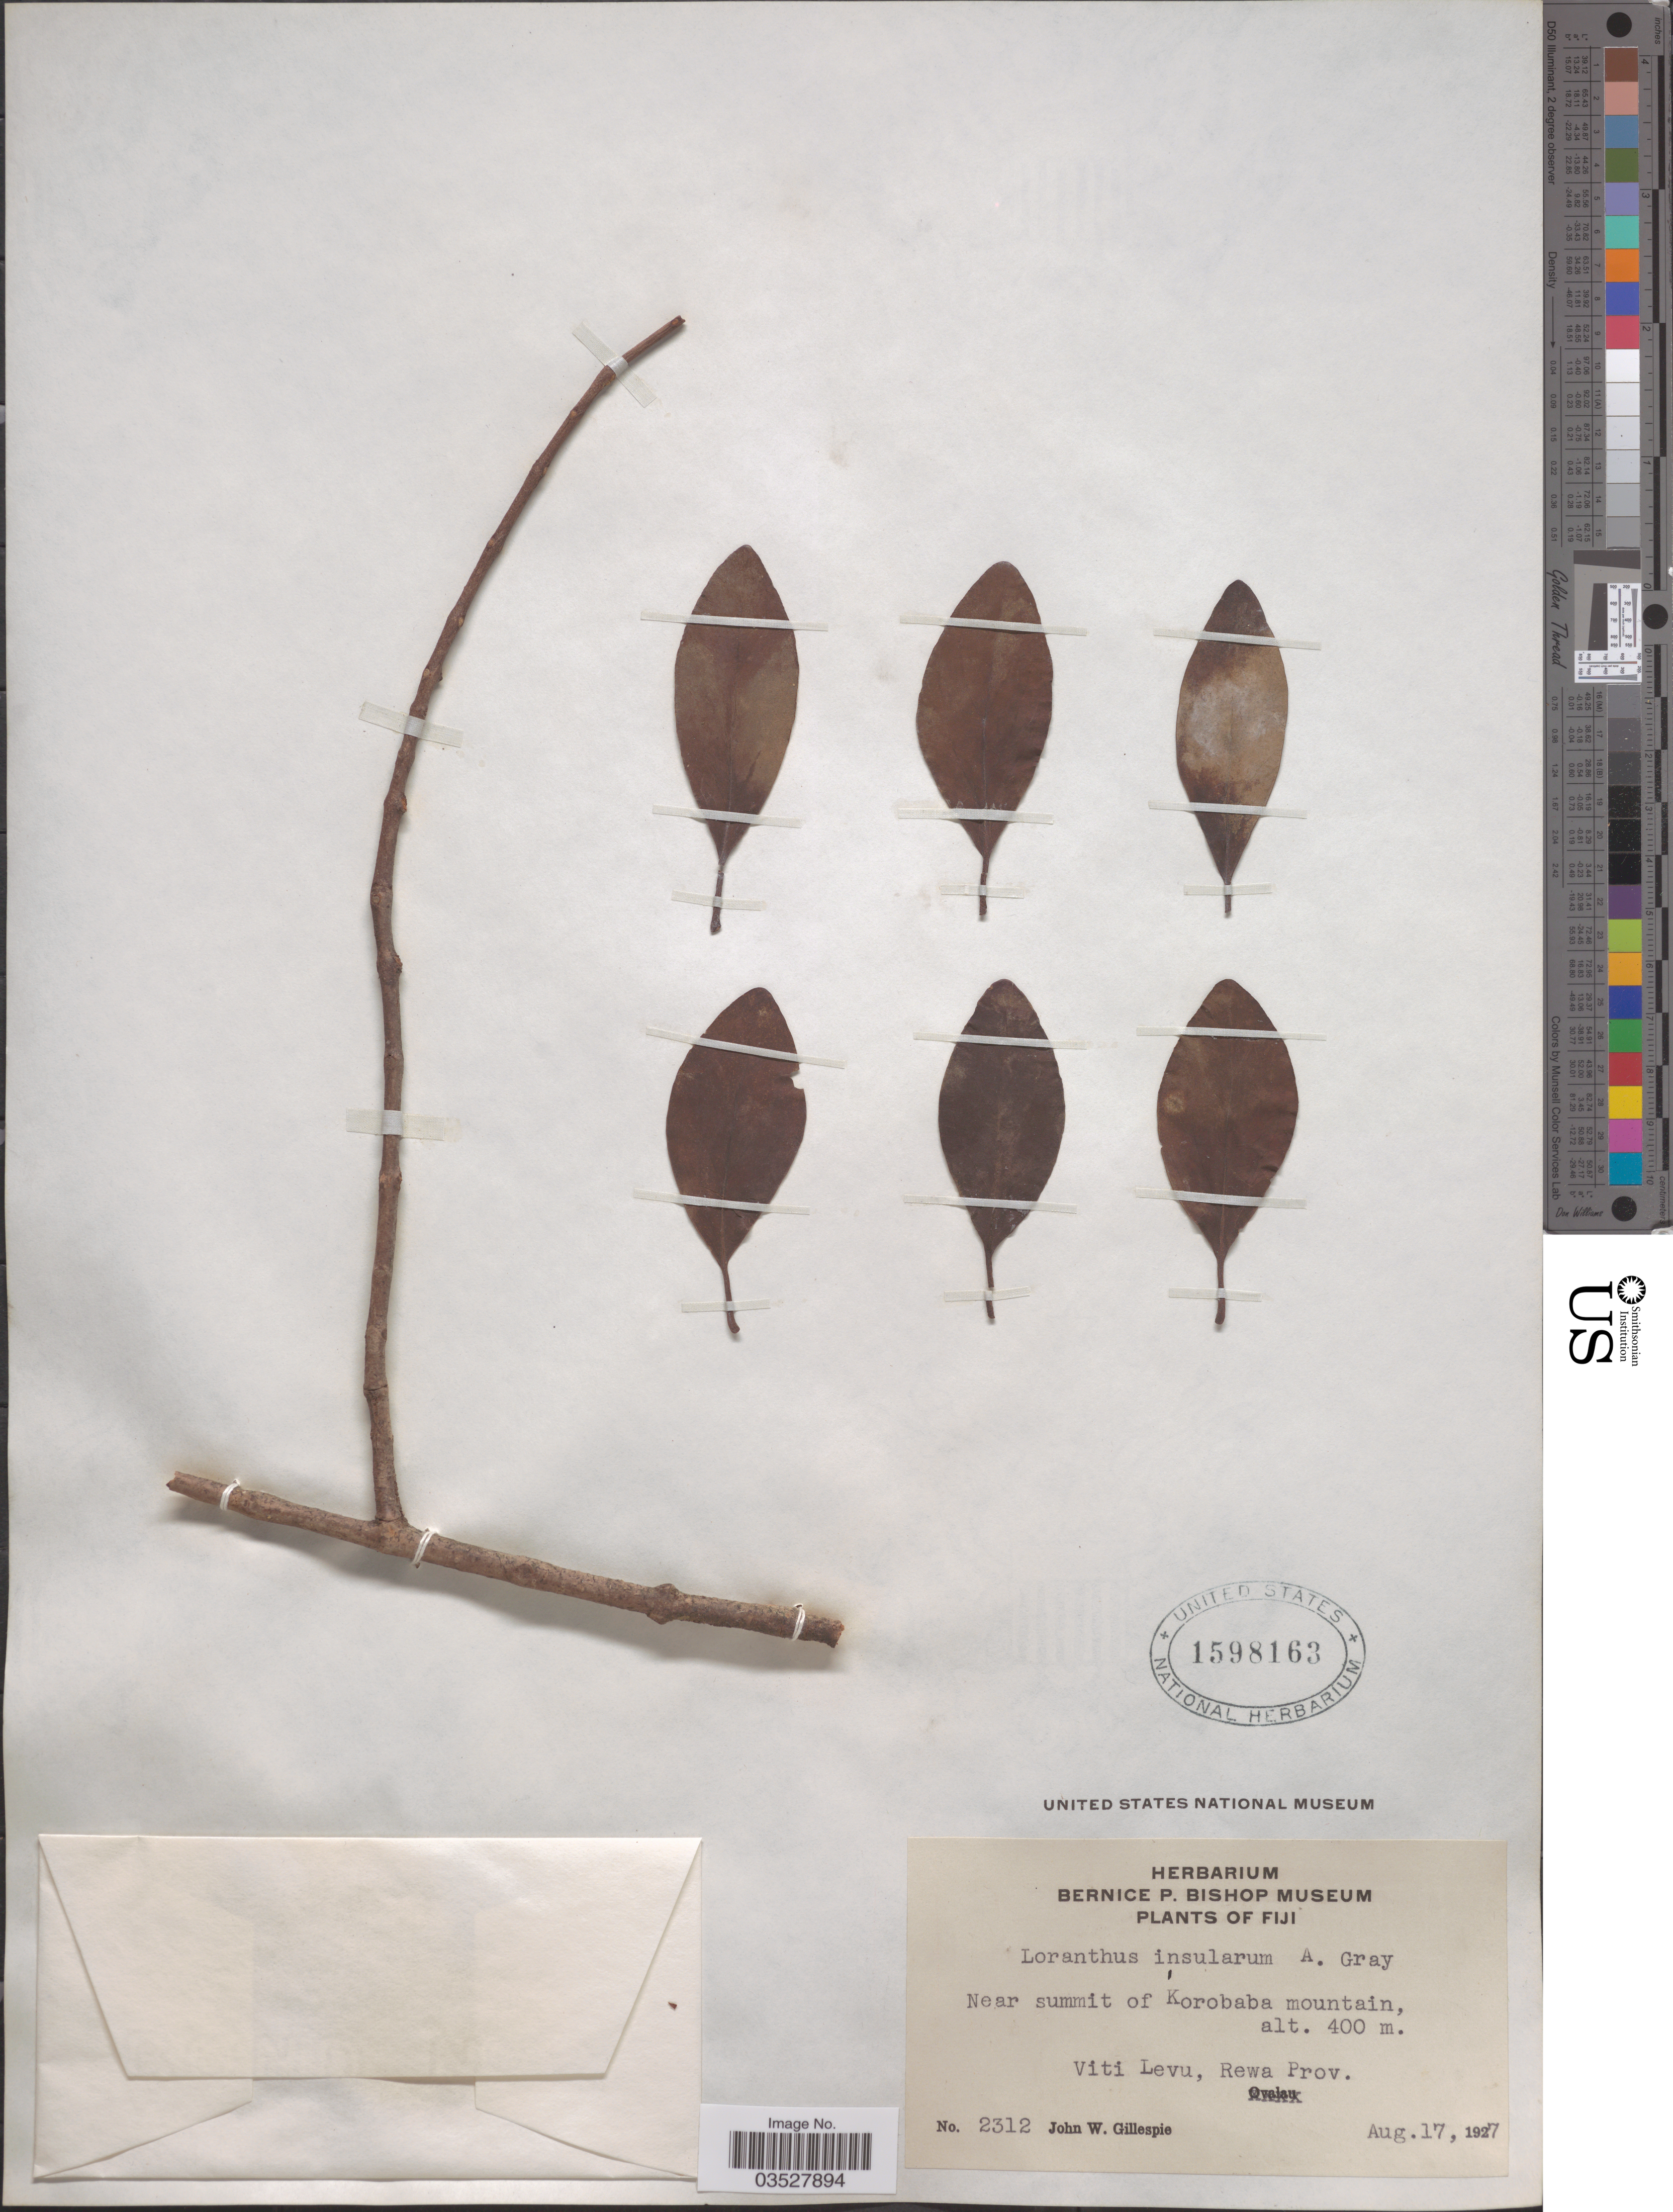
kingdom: Plantae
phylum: Tracheophyta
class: Magnoliopsida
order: Santalales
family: Loranthaceae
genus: Amylotheca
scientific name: Amylotheca insularum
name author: (A. Gray) Danser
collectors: J. W. Gillespie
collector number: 2312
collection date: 1927-08-17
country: Fiji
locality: Viti Levu, Rewa Prov. Near summit of Korobaba mountain.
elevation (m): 400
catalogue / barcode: US 1598163